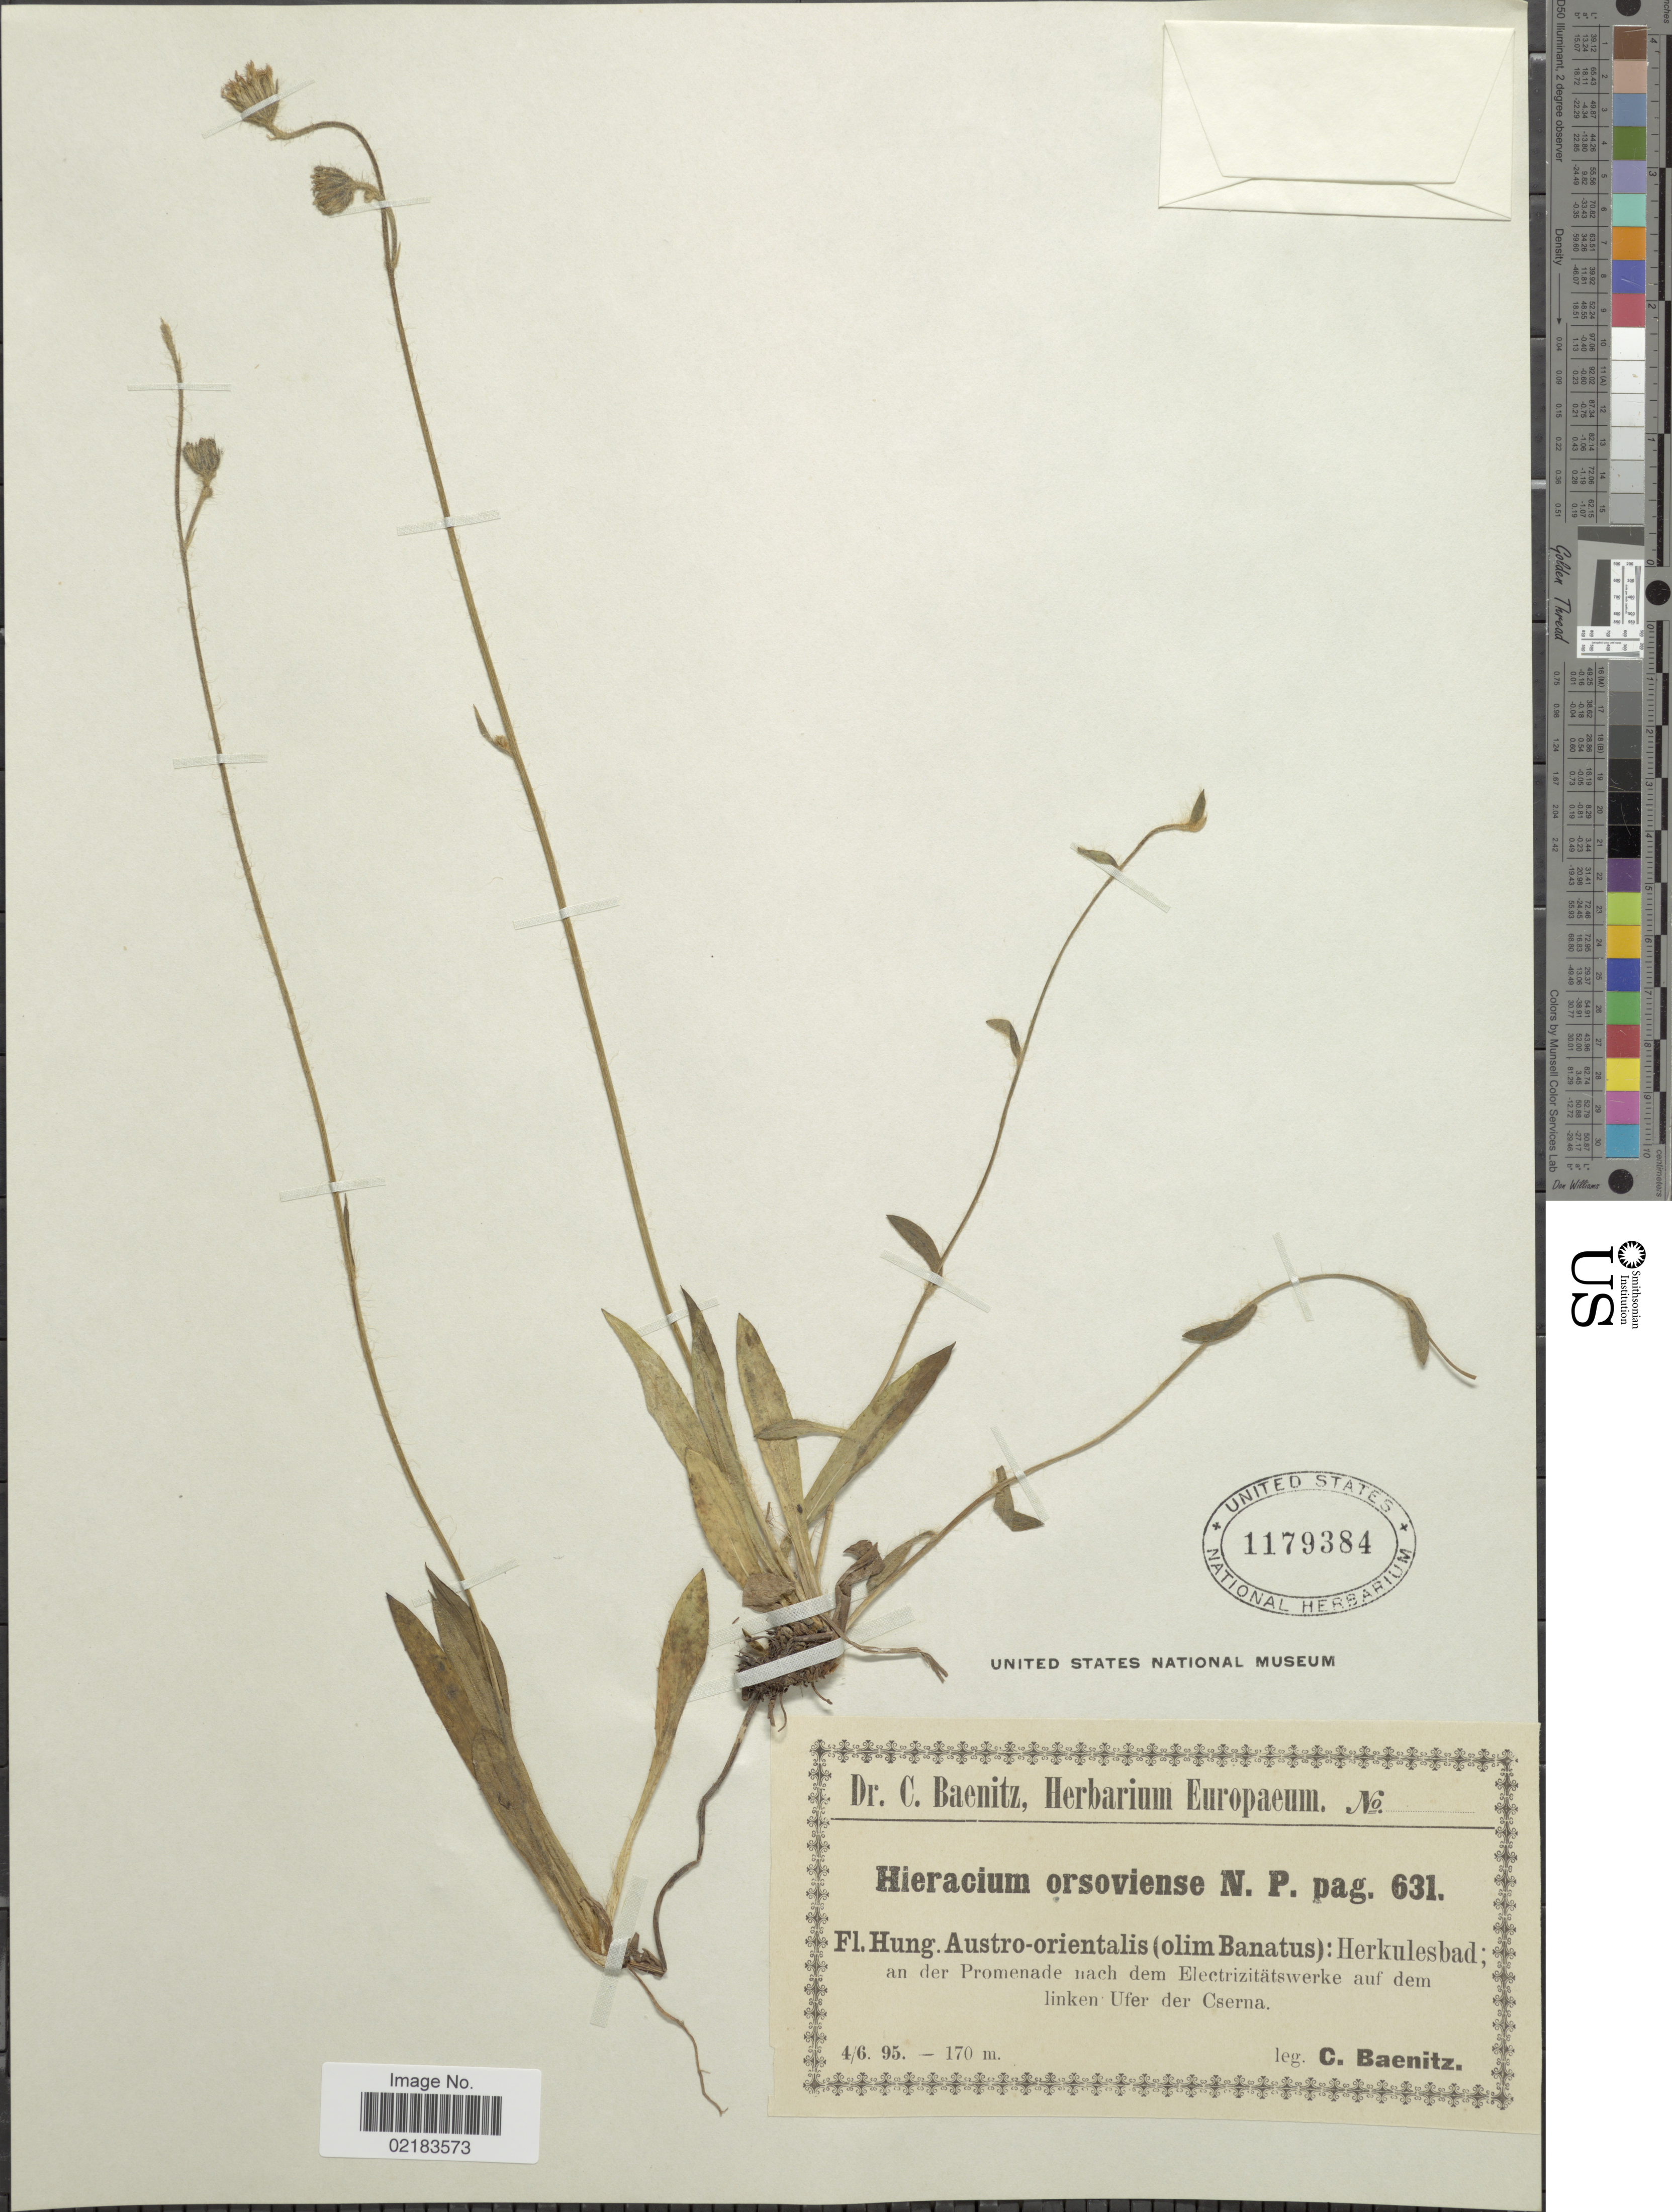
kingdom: Plantae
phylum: Tracheophyta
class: Magnoliopsida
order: Asterales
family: Asteraceae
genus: Hieracium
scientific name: Hieracium orsoviense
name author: Näg. & Peter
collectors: C. G. Baenitz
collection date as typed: Transcribed d/m/y: 4/6/95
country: Romania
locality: Hung. Austro-orientalis (olim Banatus): Herkulesbad; an der Promenade nach dem Electrizitätswerke auf dem linken Ufer der Cserna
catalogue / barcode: US 1179384